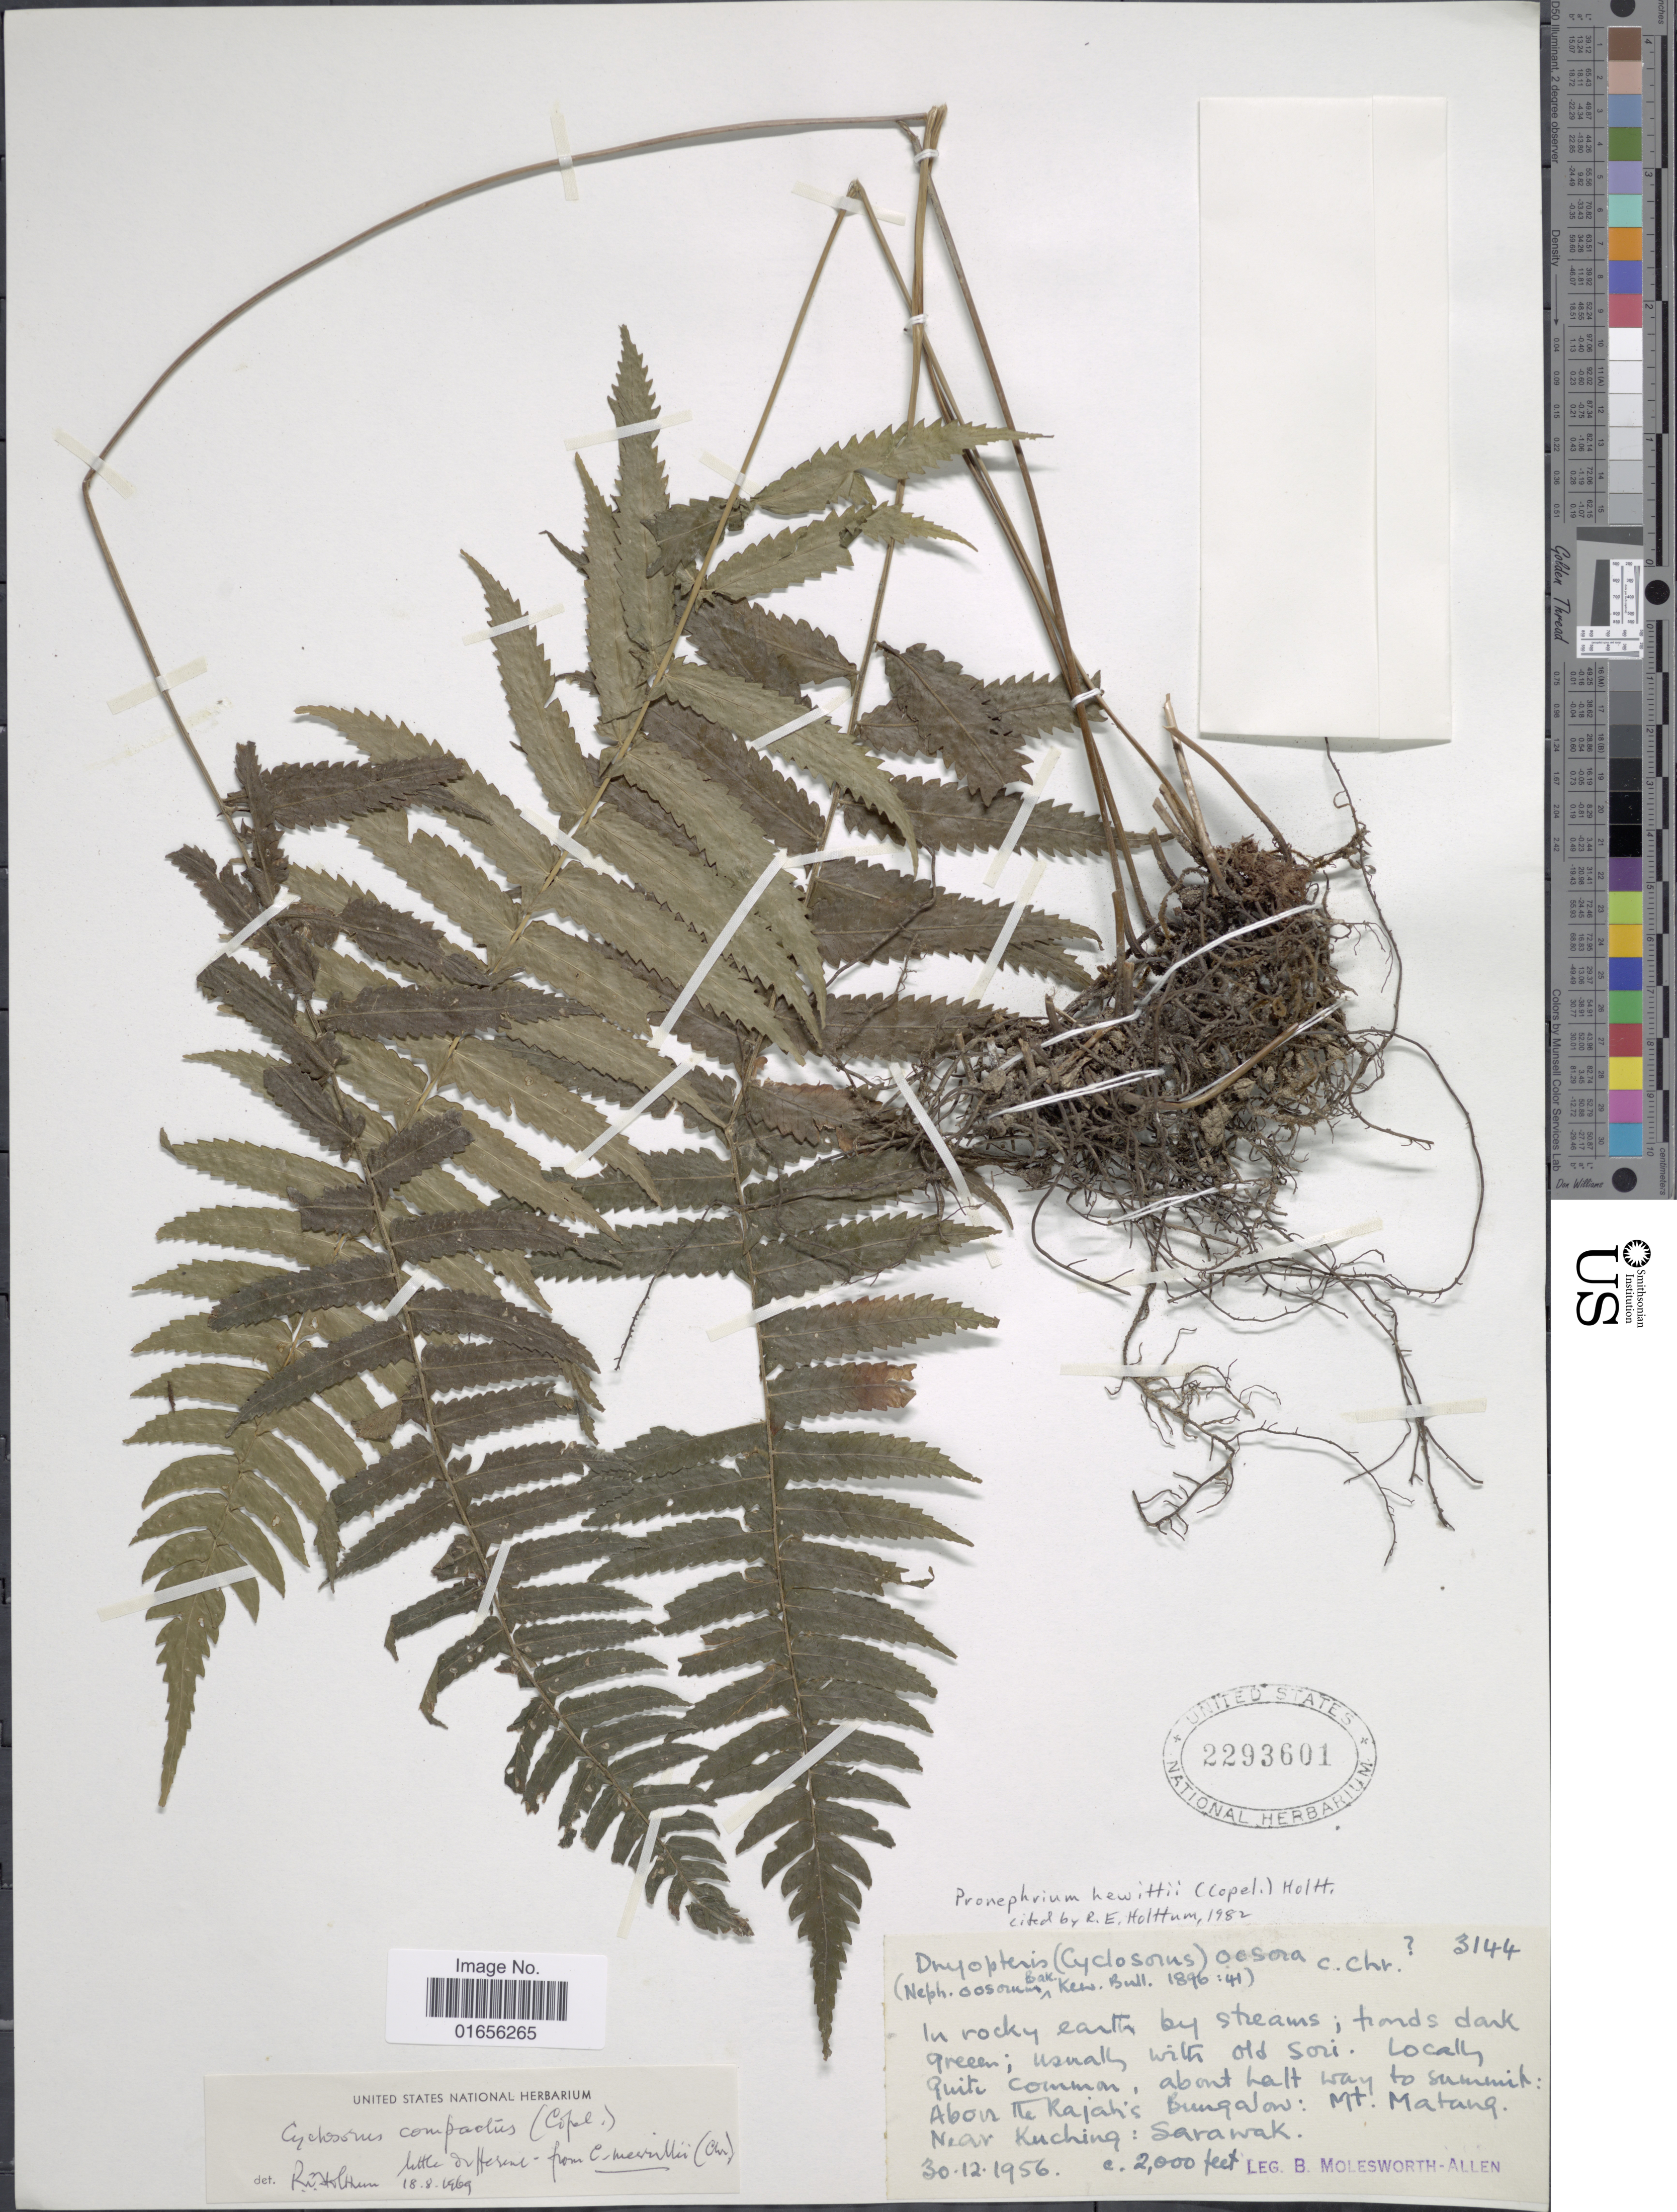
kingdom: Plantae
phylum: Tracheophyta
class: Polypodiopsida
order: Polypodiales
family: Thelypteridaceae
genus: Pronephrium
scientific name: Pronephrium hewittii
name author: (Copel.) Holttum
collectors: B. E. G. Molesworth-Allen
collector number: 3144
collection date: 1956-12-30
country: Malaysia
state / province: Sarawak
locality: Above the Rajah's Bungalow: Mt. Matang. Near Kuching: Sarawak.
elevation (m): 610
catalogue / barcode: US 2293601